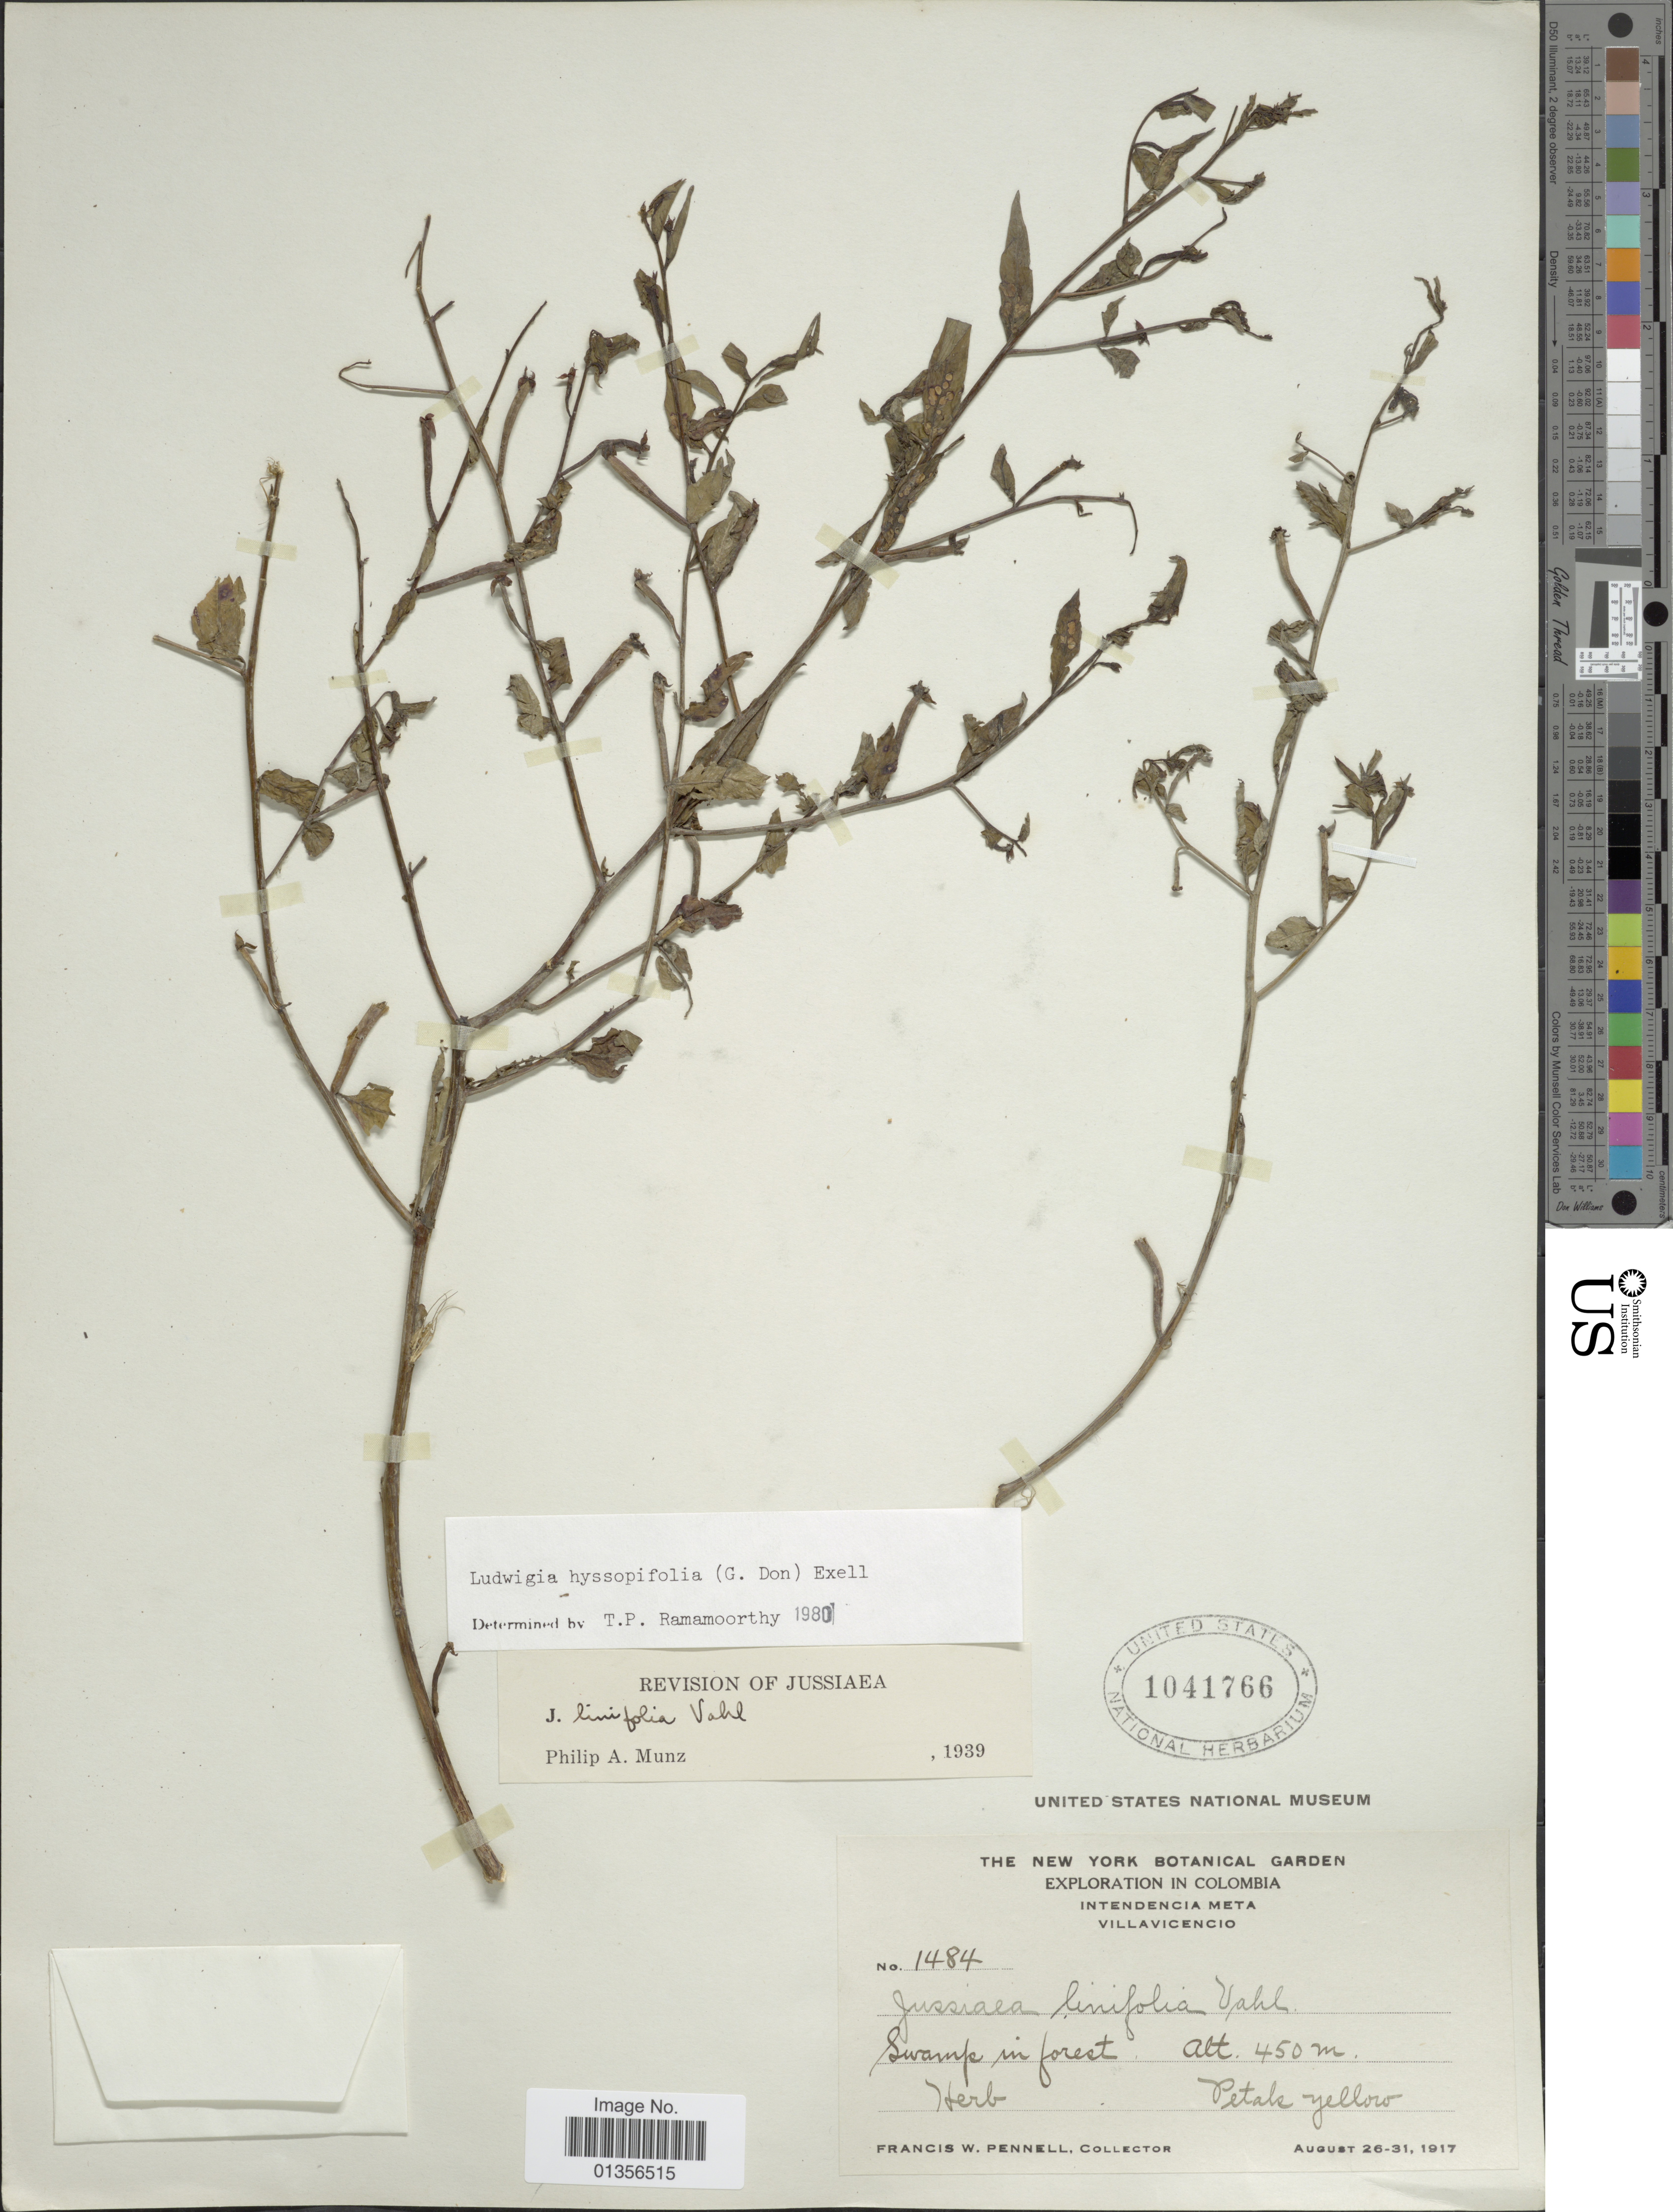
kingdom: Plantae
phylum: Tracheophyta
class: Magnoliopsida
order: Myrtales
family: Onagraceae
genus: Ludwigia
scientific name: Ludwigia hyssopifolia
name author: (G. Don) Exell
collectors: F. W. Pennell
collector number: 1484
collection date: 1917-08-26/1917-08-31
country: Colombia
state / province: Meta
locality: Villavicencio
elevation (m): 450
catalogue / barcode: US 1041766